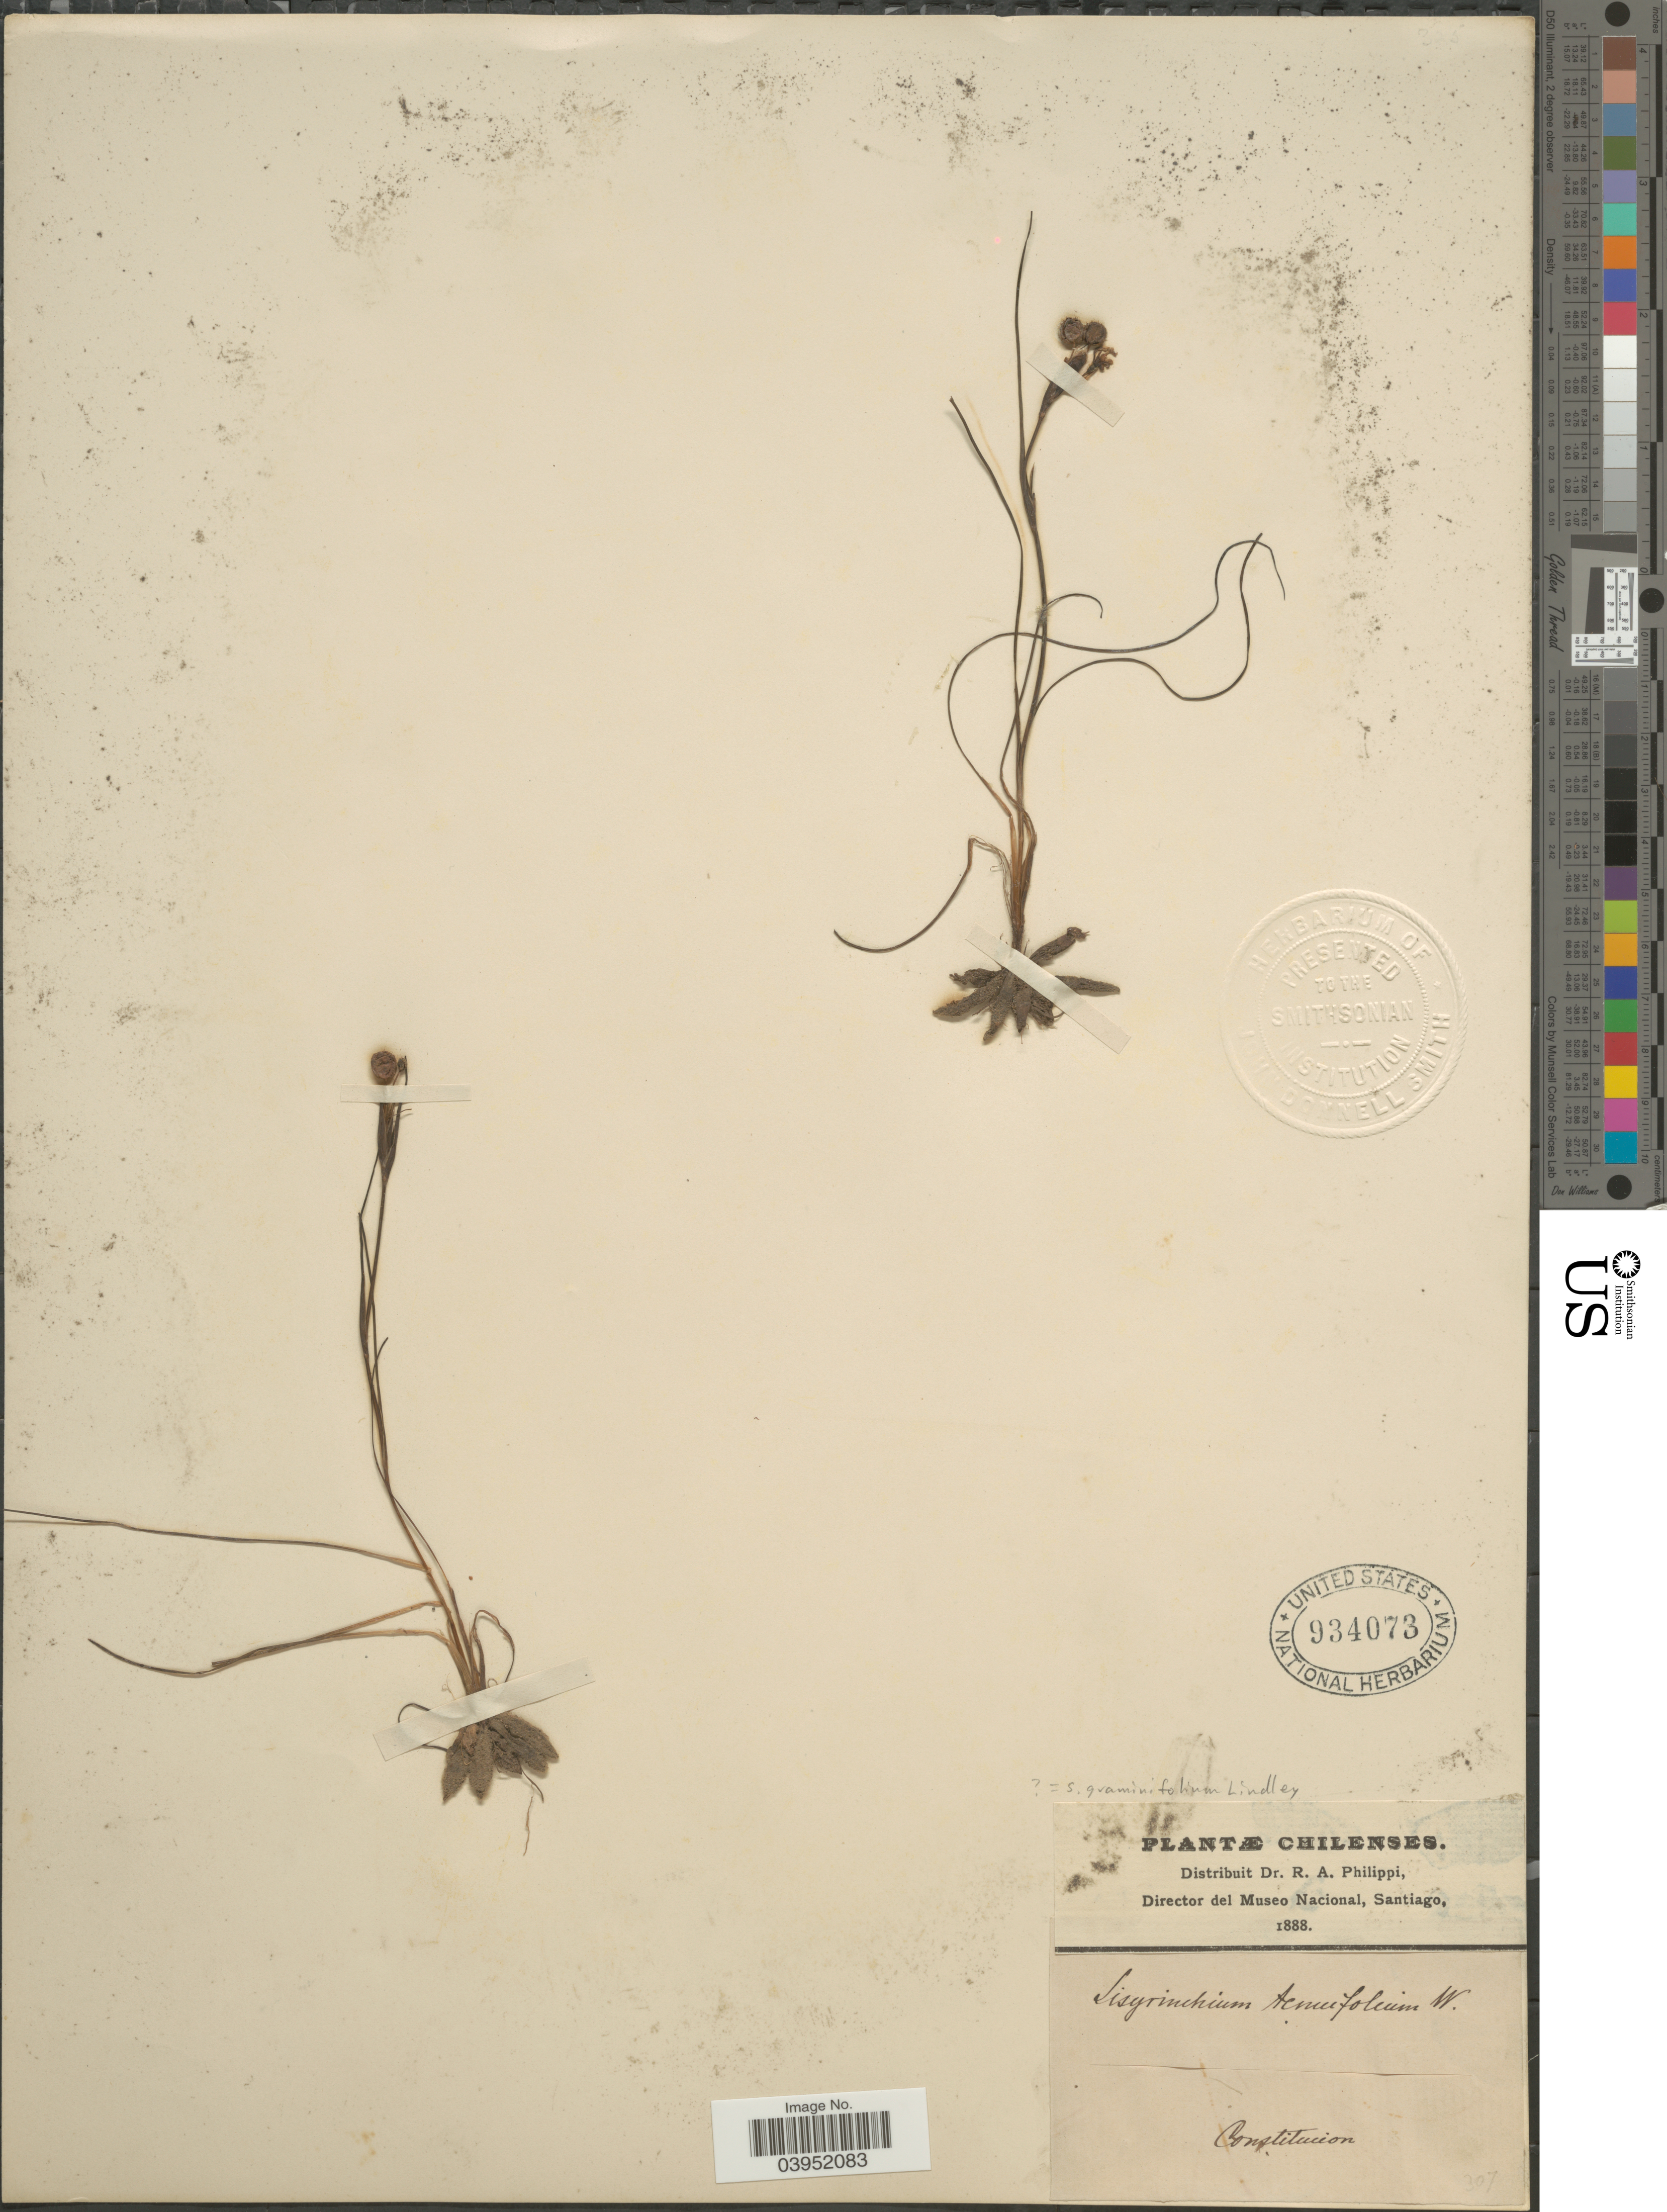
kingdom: Plantae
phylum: Tracheophyta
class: Liliopsida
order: Asparagales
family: Iridaceae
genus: Sisyrinchium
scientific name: Sisyrinchium graminifolium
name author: Lindl.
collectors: ex. herb. R.A. Philippi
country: Chile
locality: Constitucion.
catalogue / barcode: US 934073